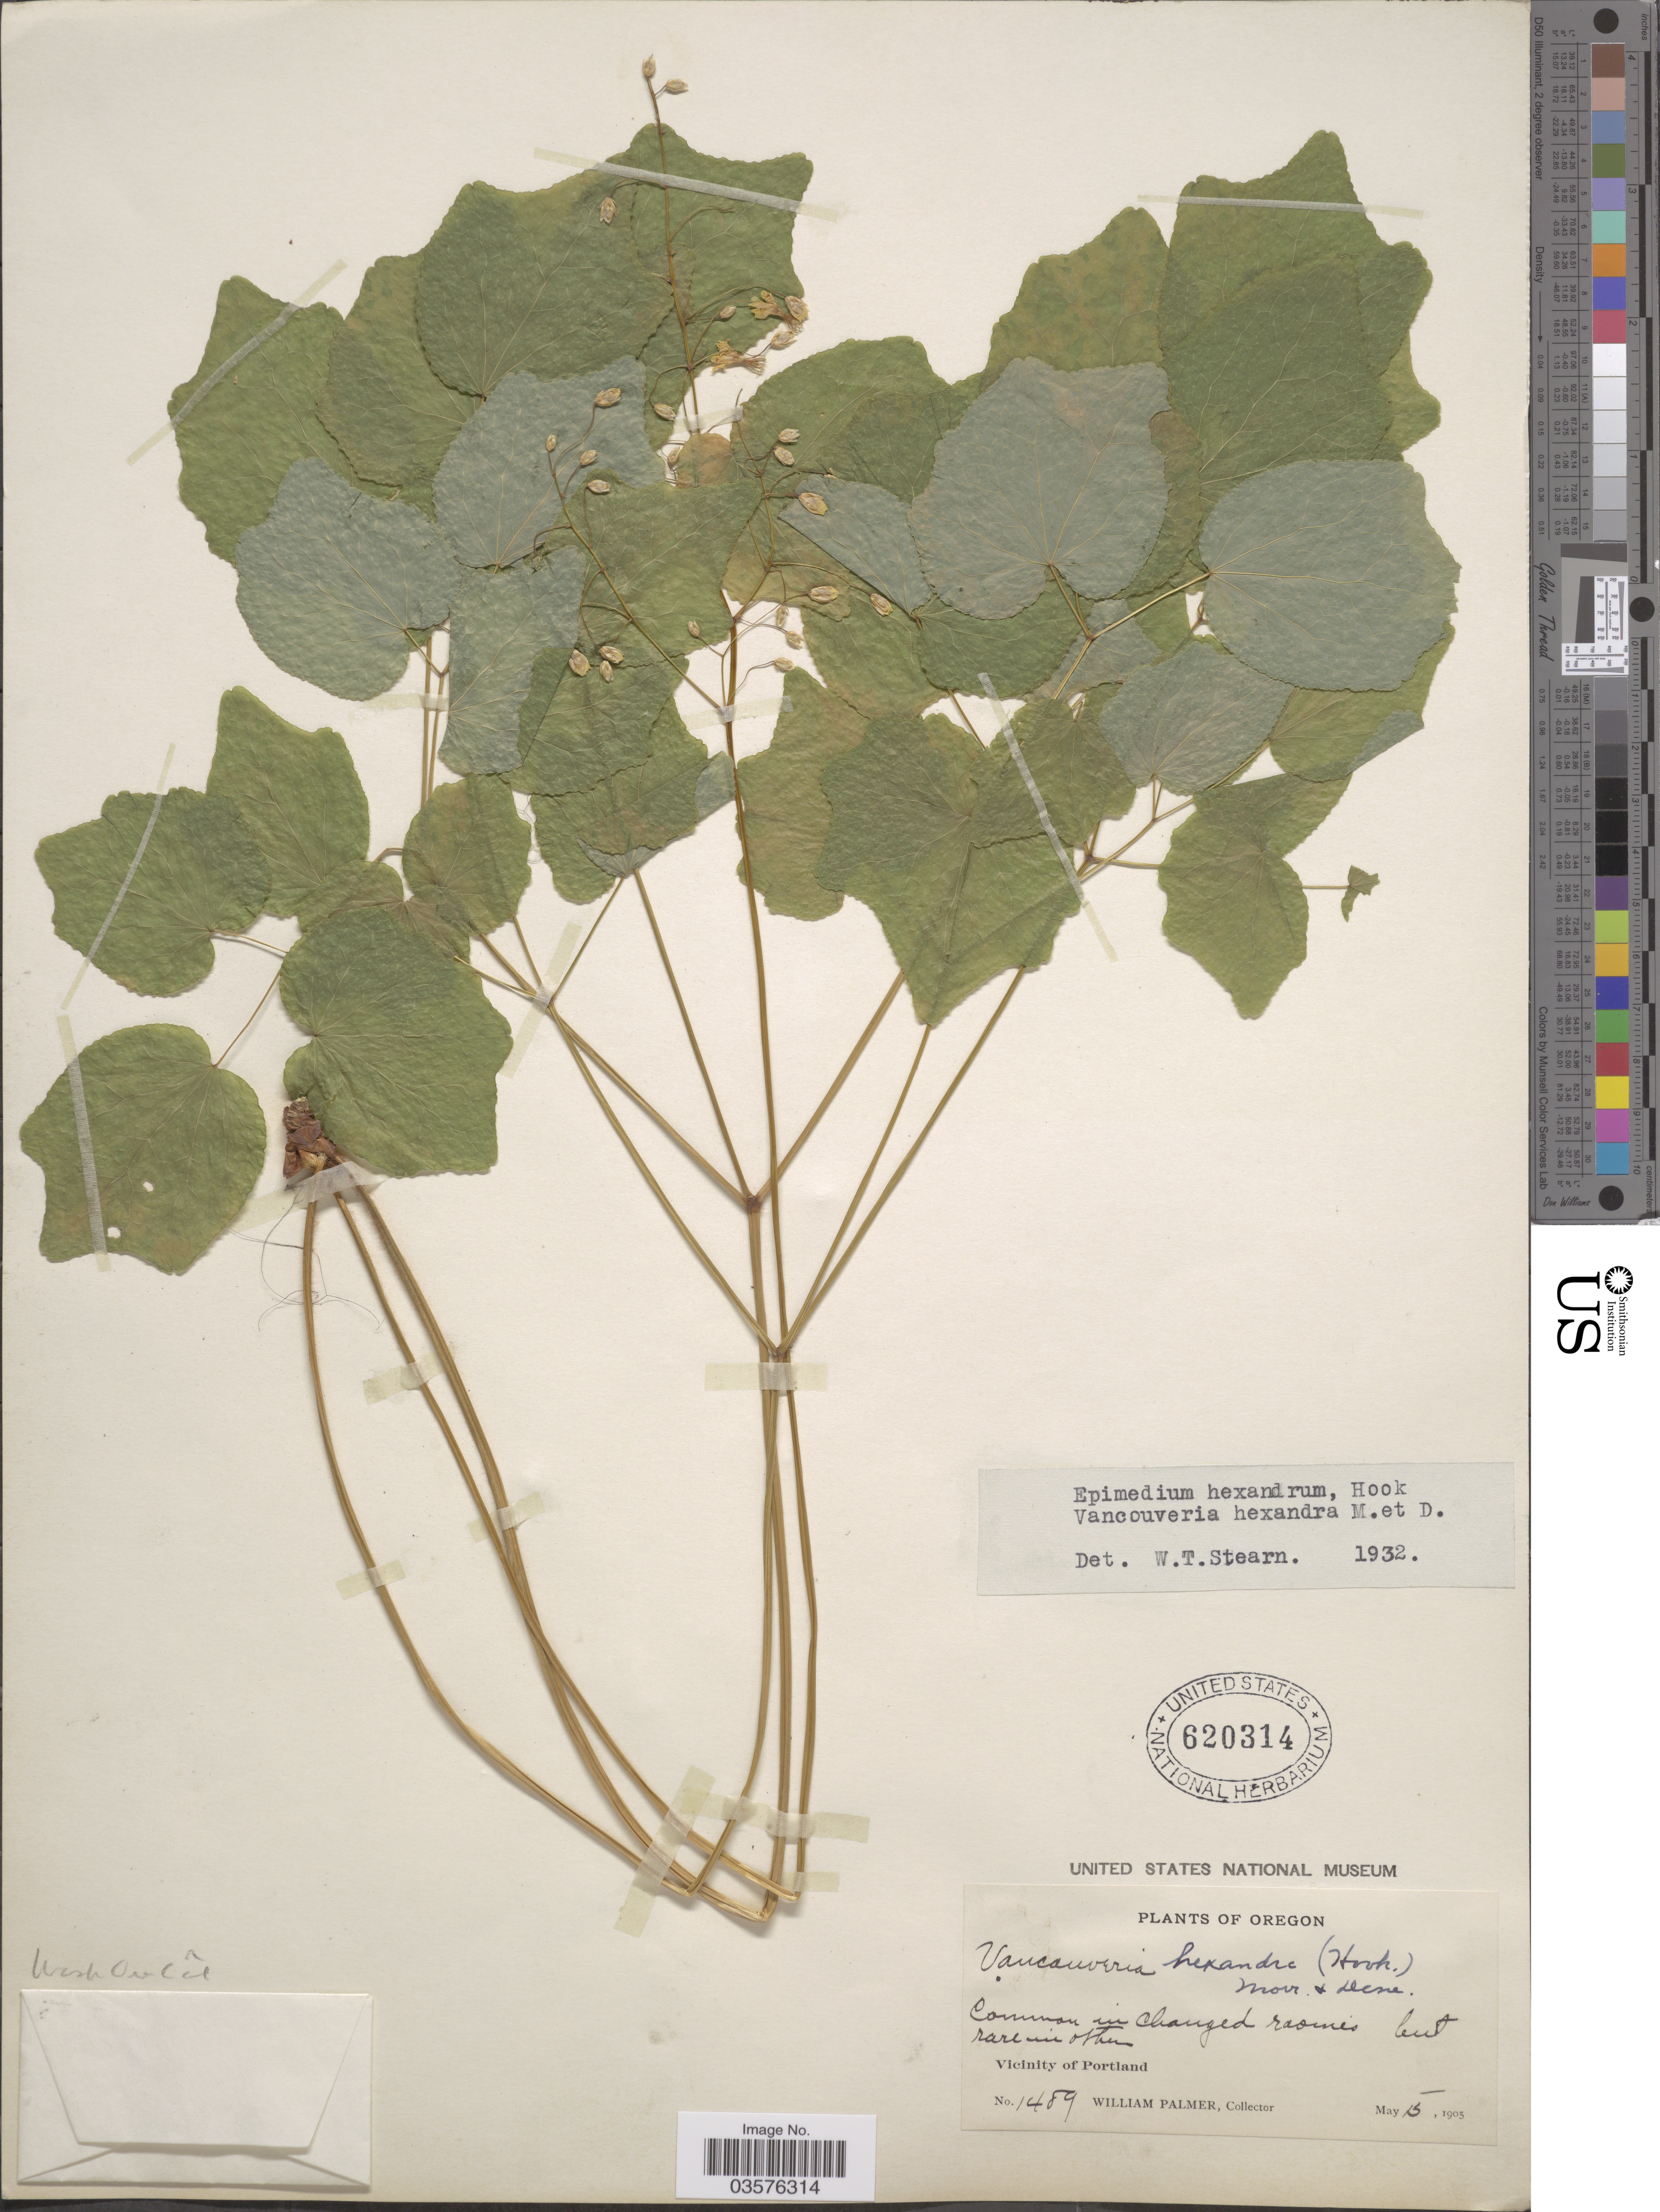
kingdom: Plantae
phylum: Tracheophyta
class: Magnoliopsida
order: Ranunculales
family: Berberidaceae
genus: Vancouveria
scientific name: Vancouveria hexandra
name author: (Hook.) C. Morren & Decne.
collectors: W. Palmer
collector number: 1489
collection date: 1905-05-15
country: United States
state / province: Oregon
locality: Vicinity of Portland.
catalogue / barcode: US 620314